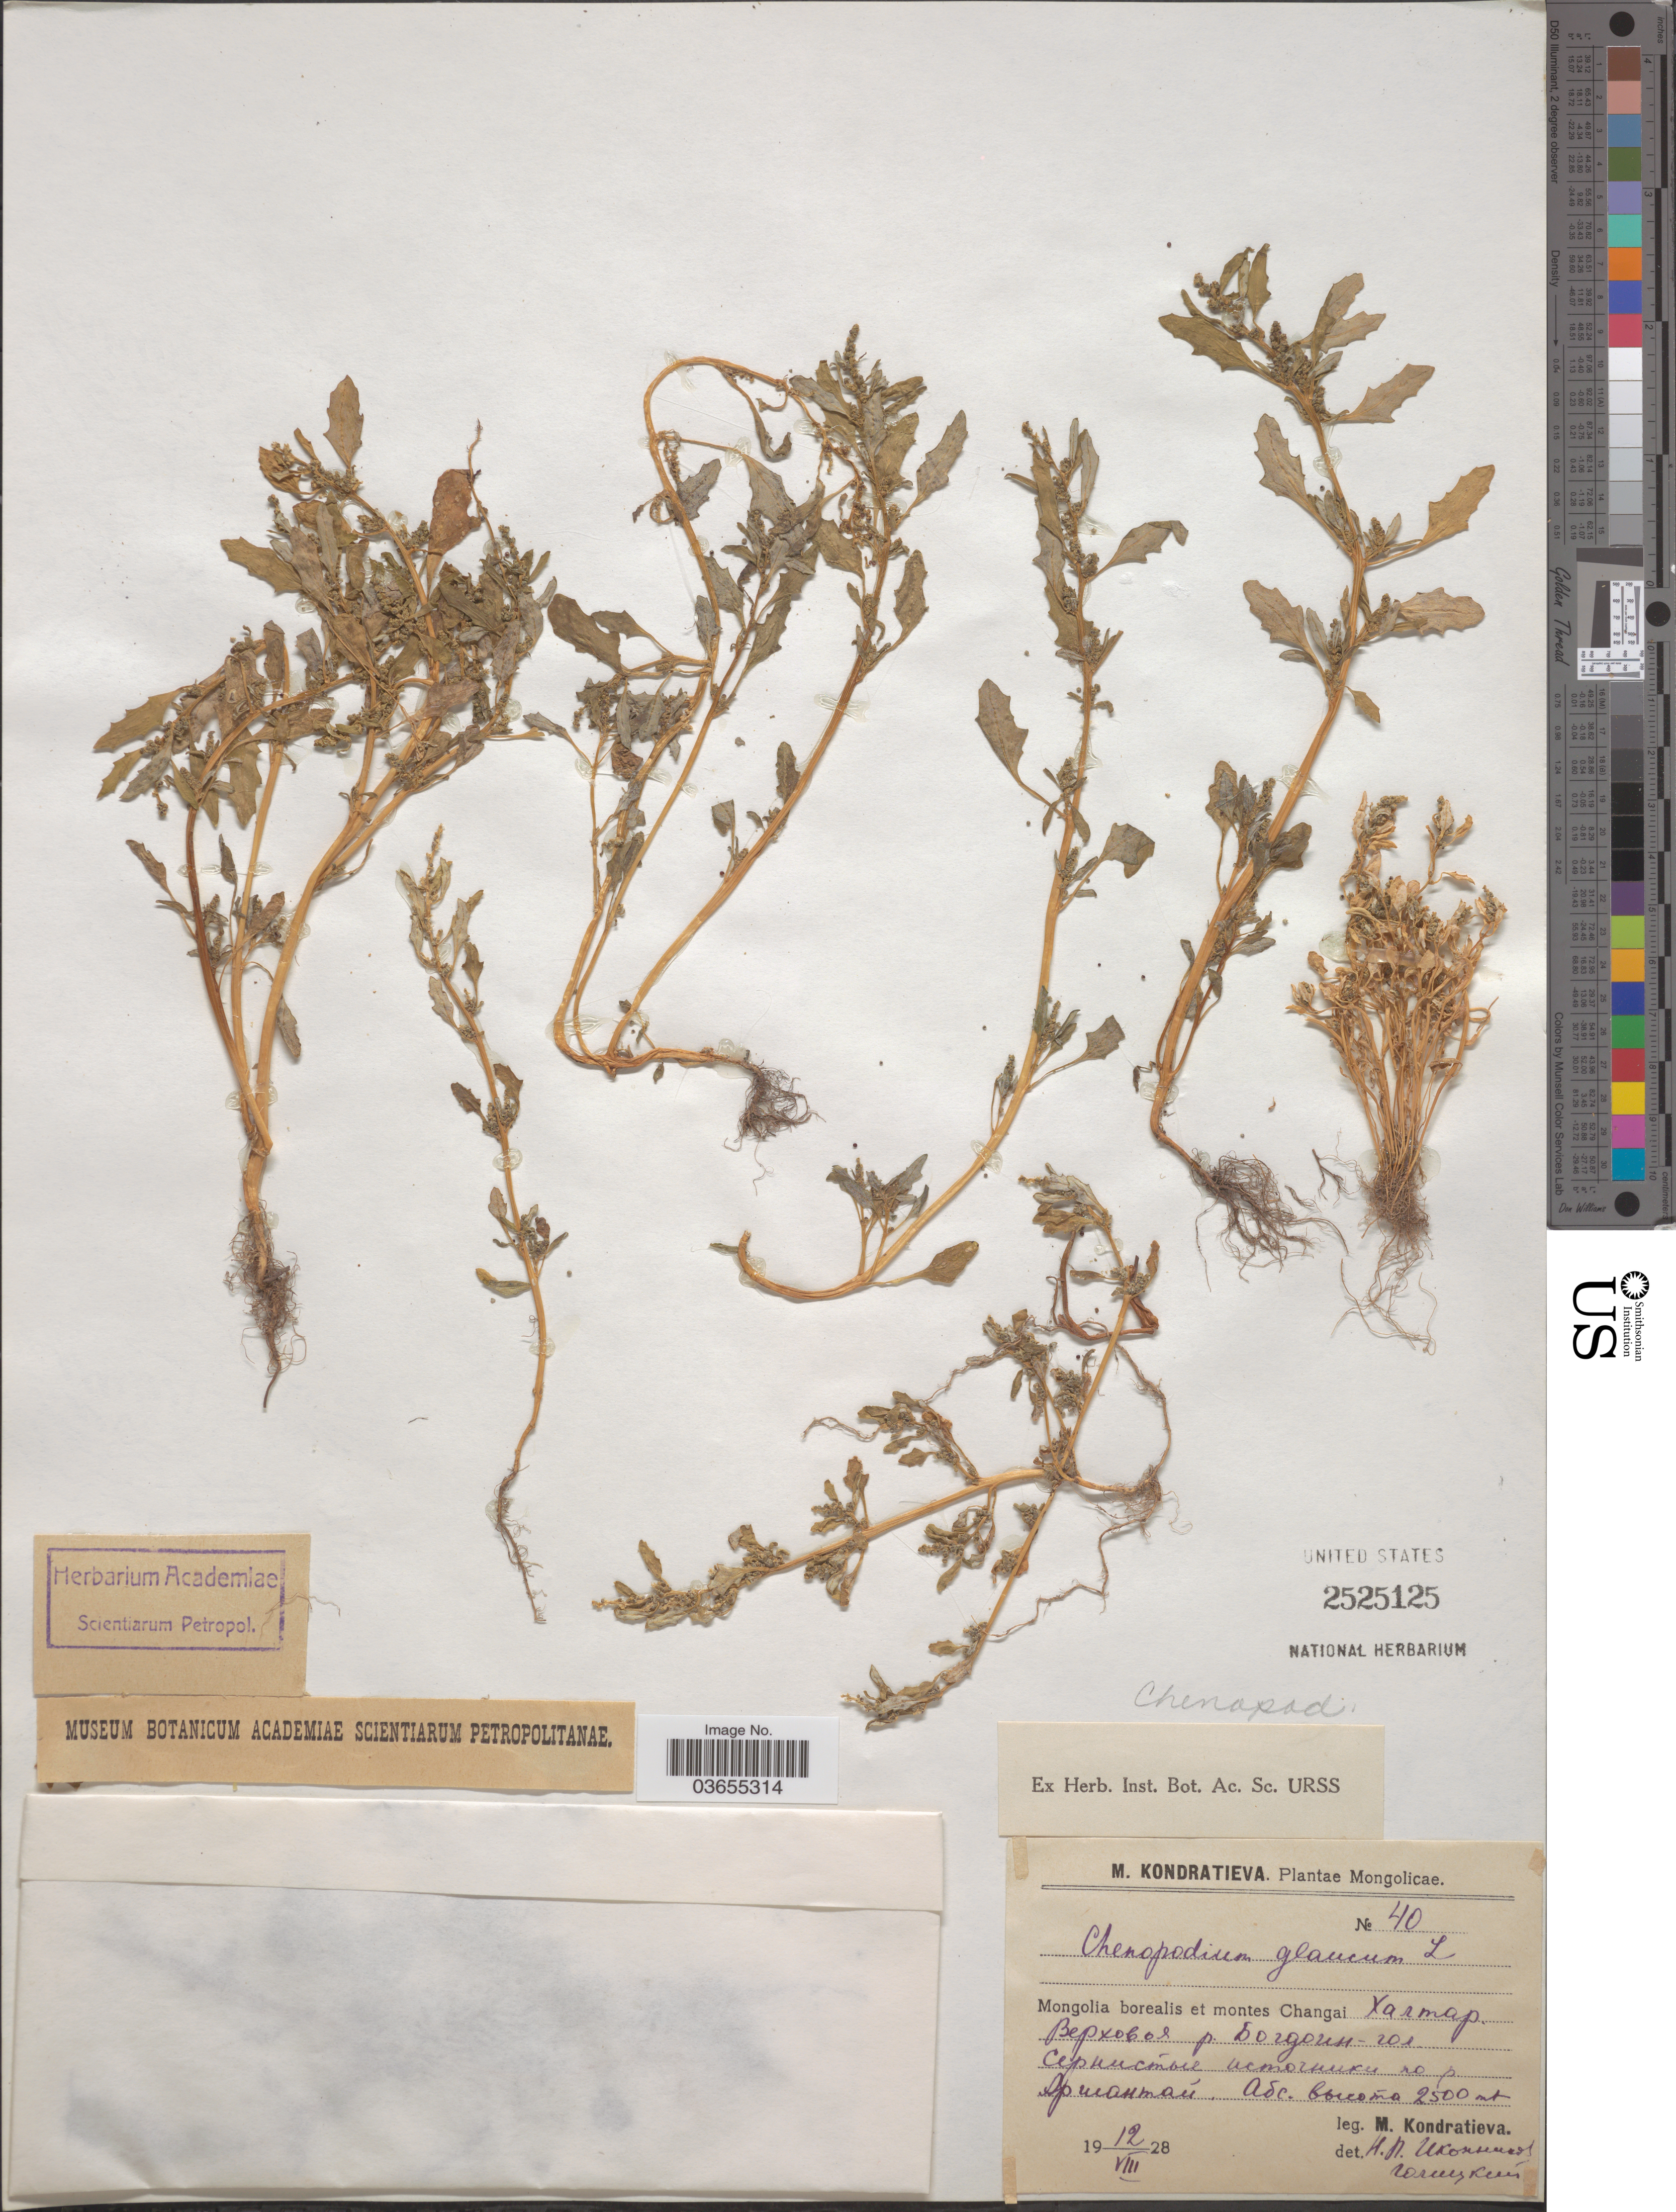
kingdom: Plantae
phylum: Tracheophyta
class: Magnoliopsida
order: Caryophyllales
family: Amaranthaceae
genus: Chenopodium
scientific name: Chenopodium glaucum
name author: L.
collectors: M. Kondratieva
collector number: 40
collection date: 1928-08-12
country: Mongolia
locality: Mongolia borealis et montes Changai Xarmap. X.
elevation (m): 2500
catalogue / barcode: US 2525125